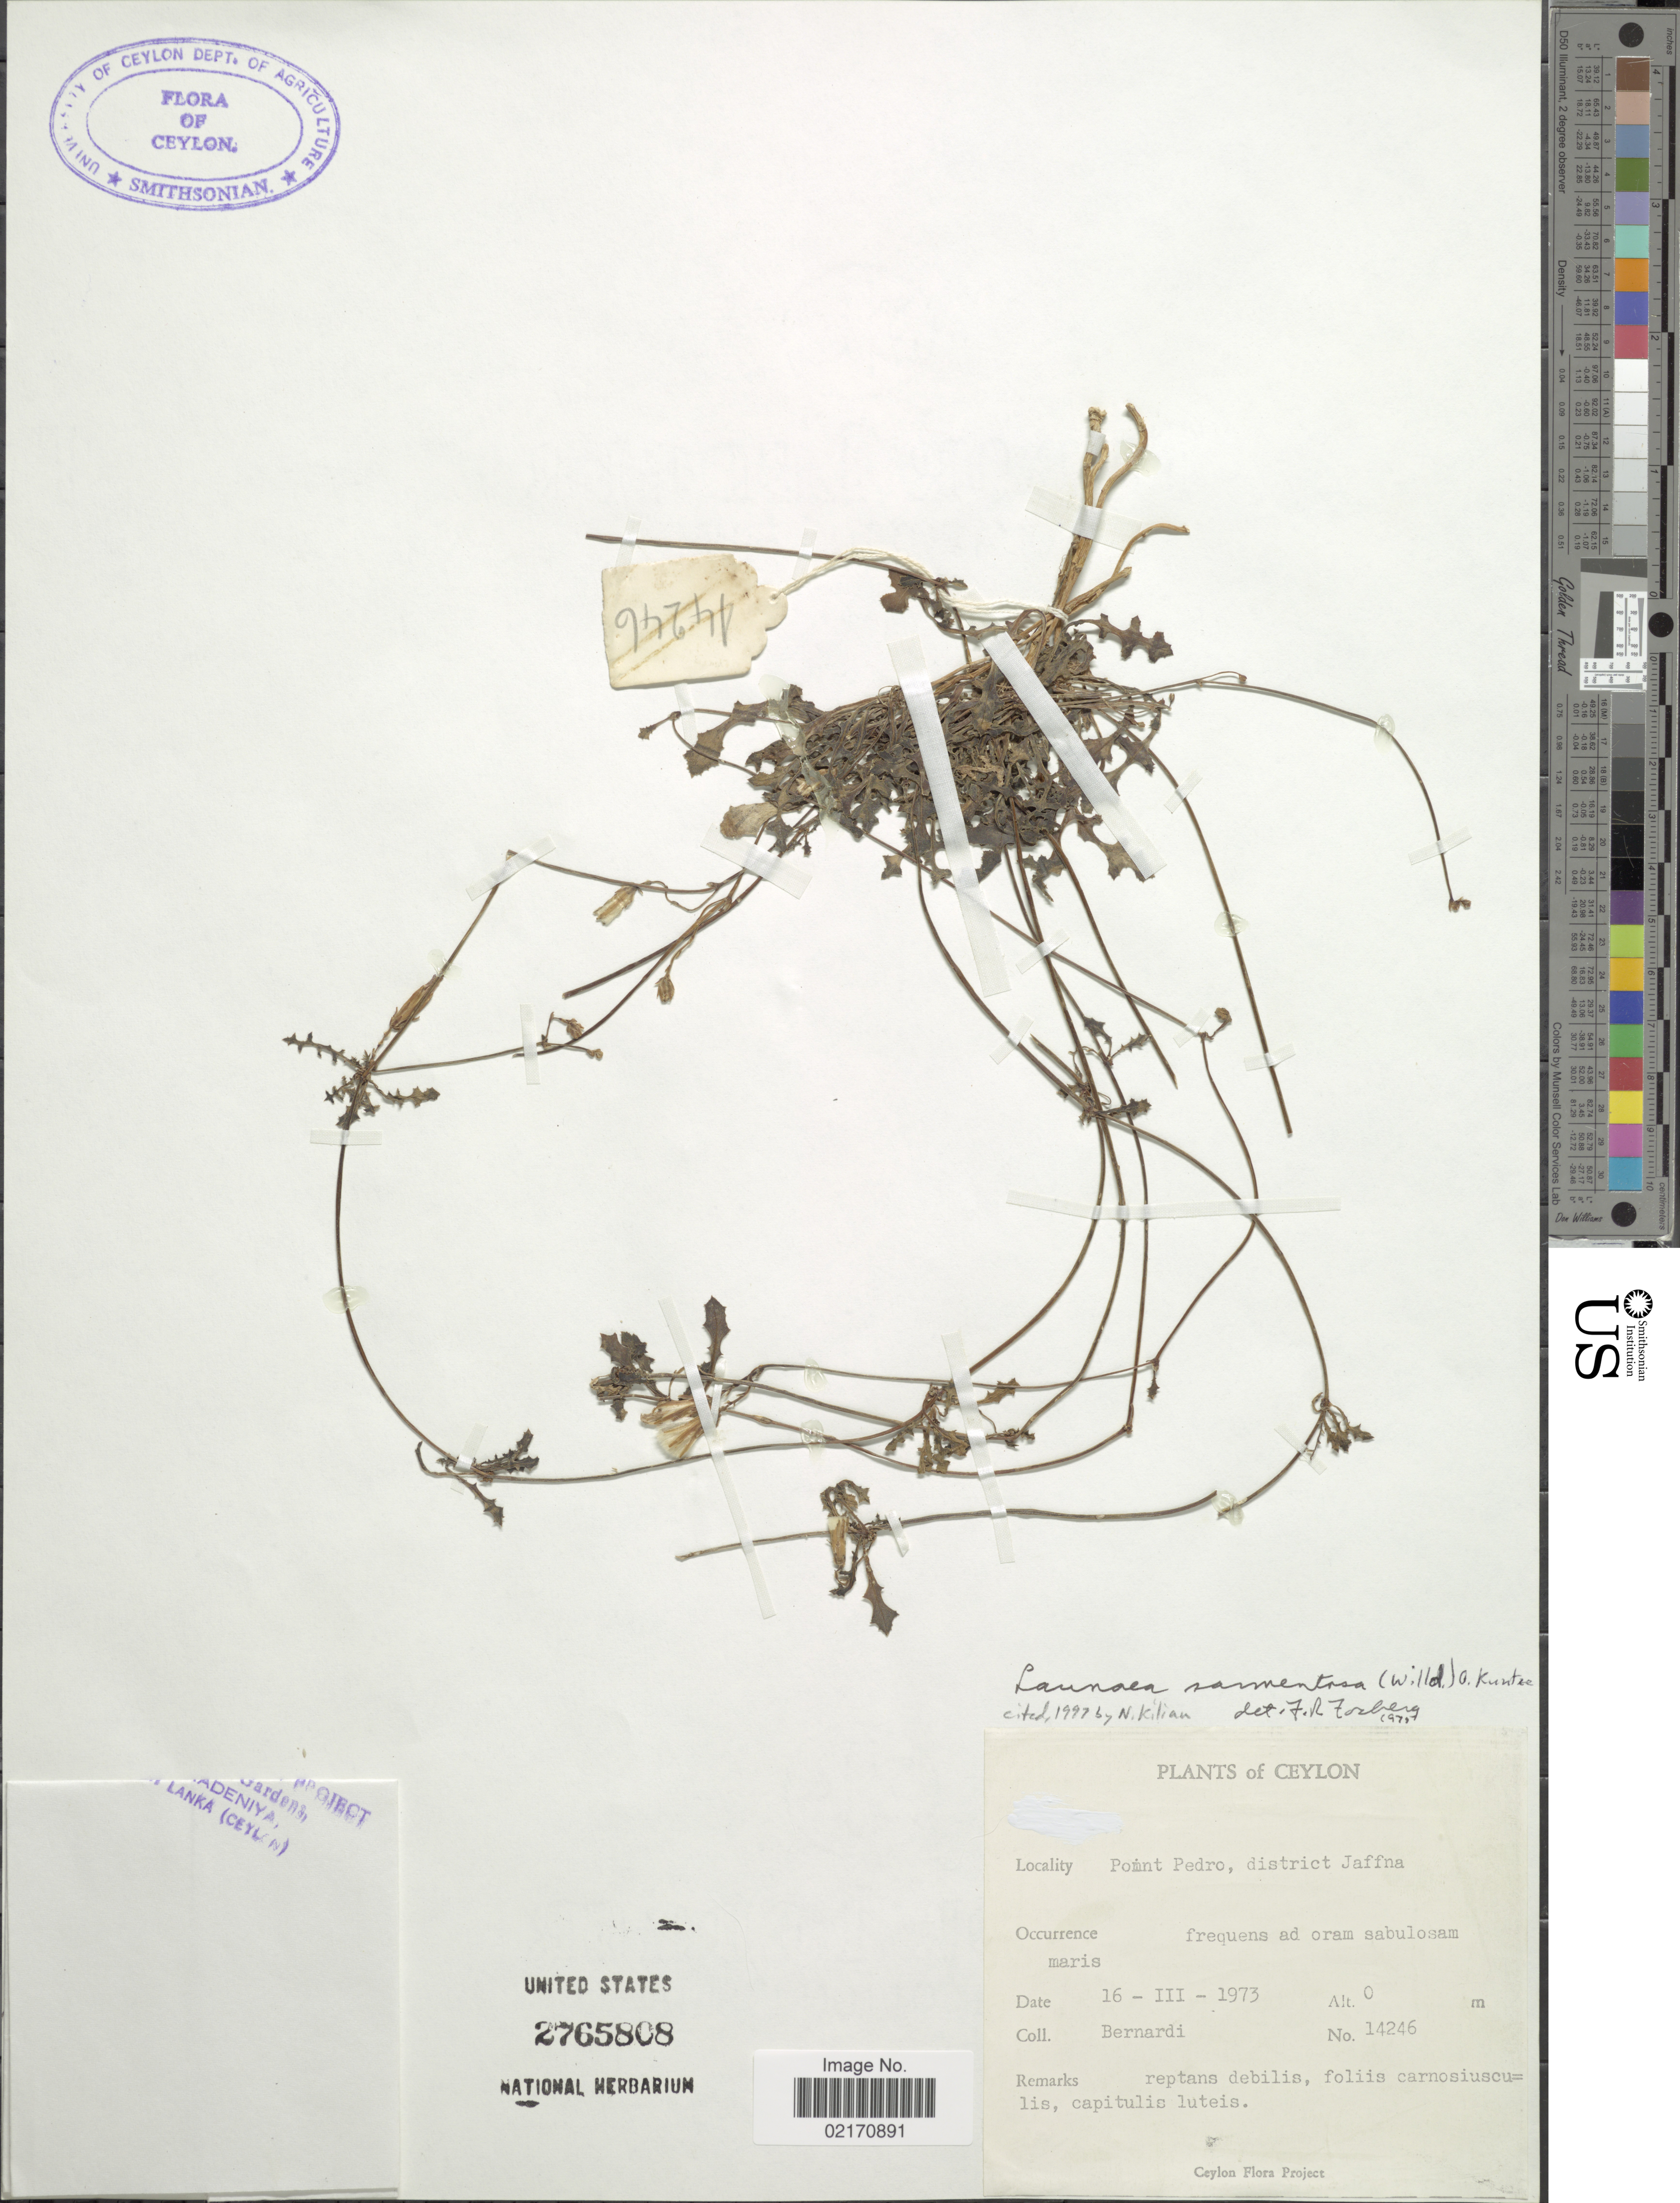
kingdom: Plantae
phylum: Tracheophyta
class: Magnoliopsida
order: Asterales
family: Asteraceae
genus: Launaea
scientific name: Launaea sarmentosa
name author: (Willd.) Kuntze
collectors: Bernardi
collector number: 14246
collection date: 1973-03-16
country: Sri Lanka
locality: Ceylon, Point Pedro, District Jaffna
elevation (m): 0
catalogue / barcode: US 2765808